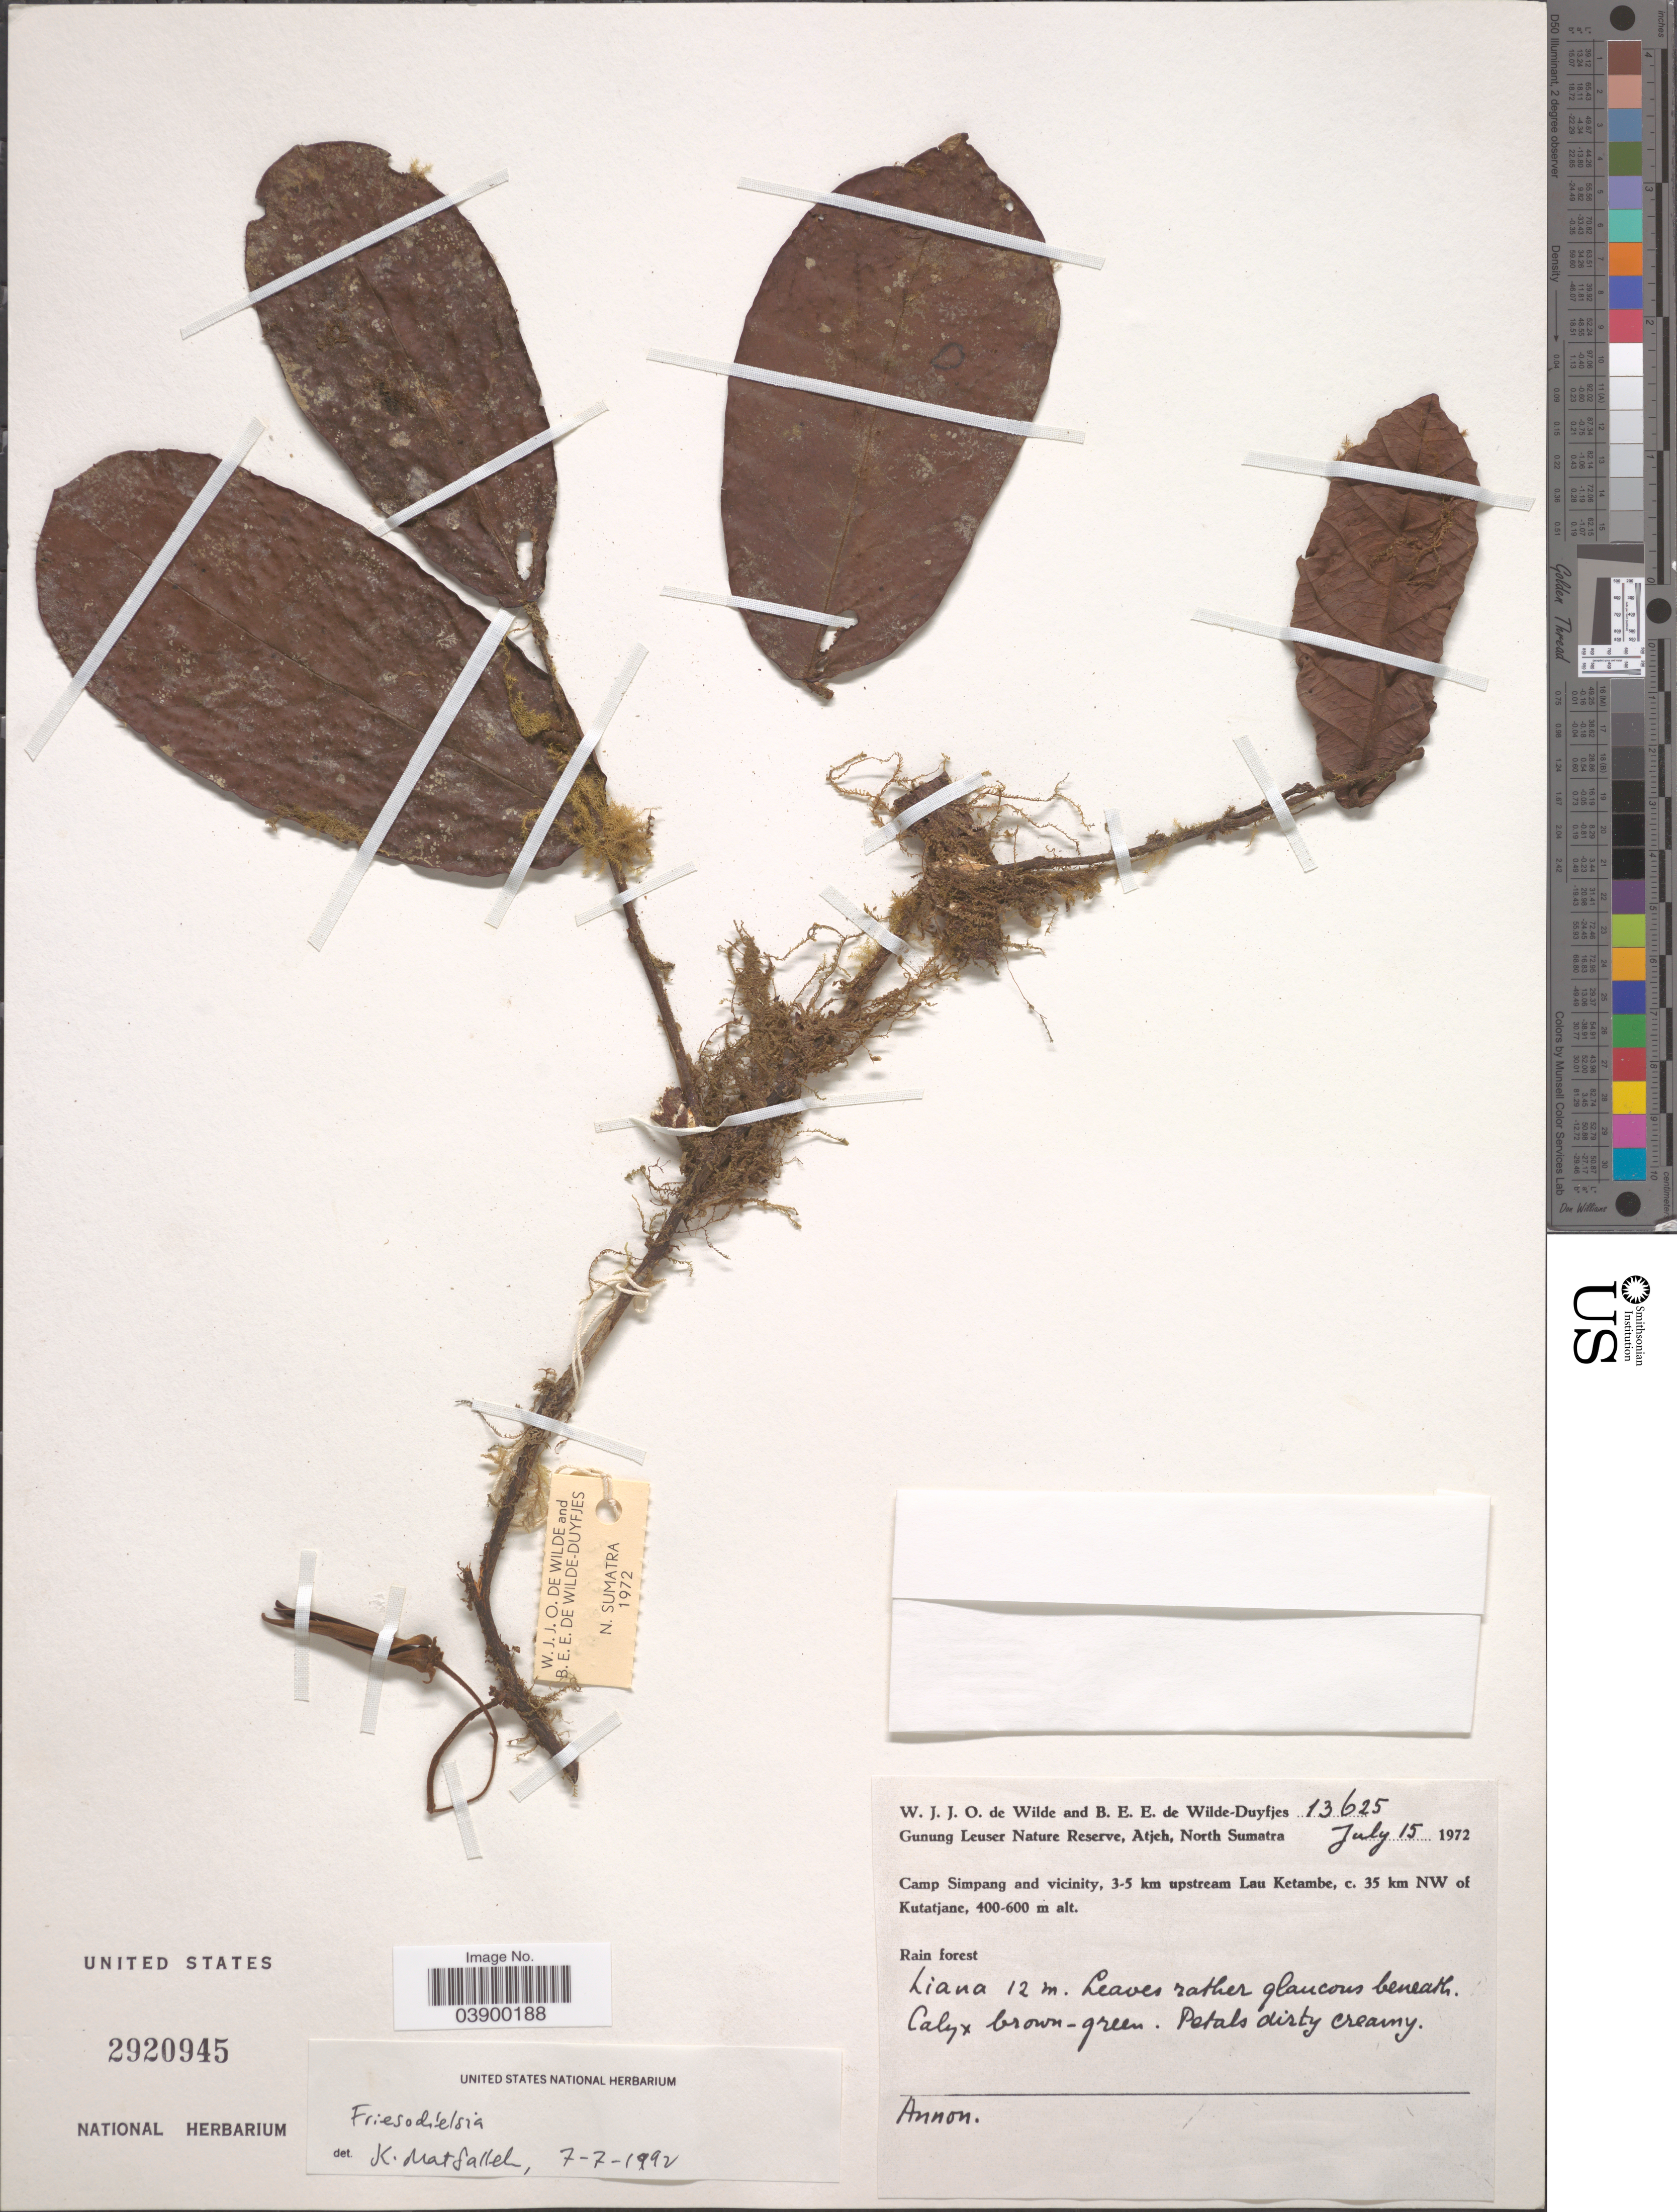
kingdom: Plantae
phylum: Tracheophyta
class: Magnoliopsida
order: Magnoliales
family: Annonaceae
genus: Friesodielsia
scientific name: Friesodielsia sp.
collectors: W. J. de Wilde & B. E. de Wilde-Duyfjes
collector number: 13625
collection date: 1972-07-15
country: Indonesia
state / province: Sumatra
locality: Gunung Leuser Nature Reserve, Atjeh, North Sumatra. Camp Simpang and vicinity, 3-5 km upstream Lau Ketambe, c. 35 km NW of Kutatjane.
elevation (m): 400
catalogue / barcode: US 2920945